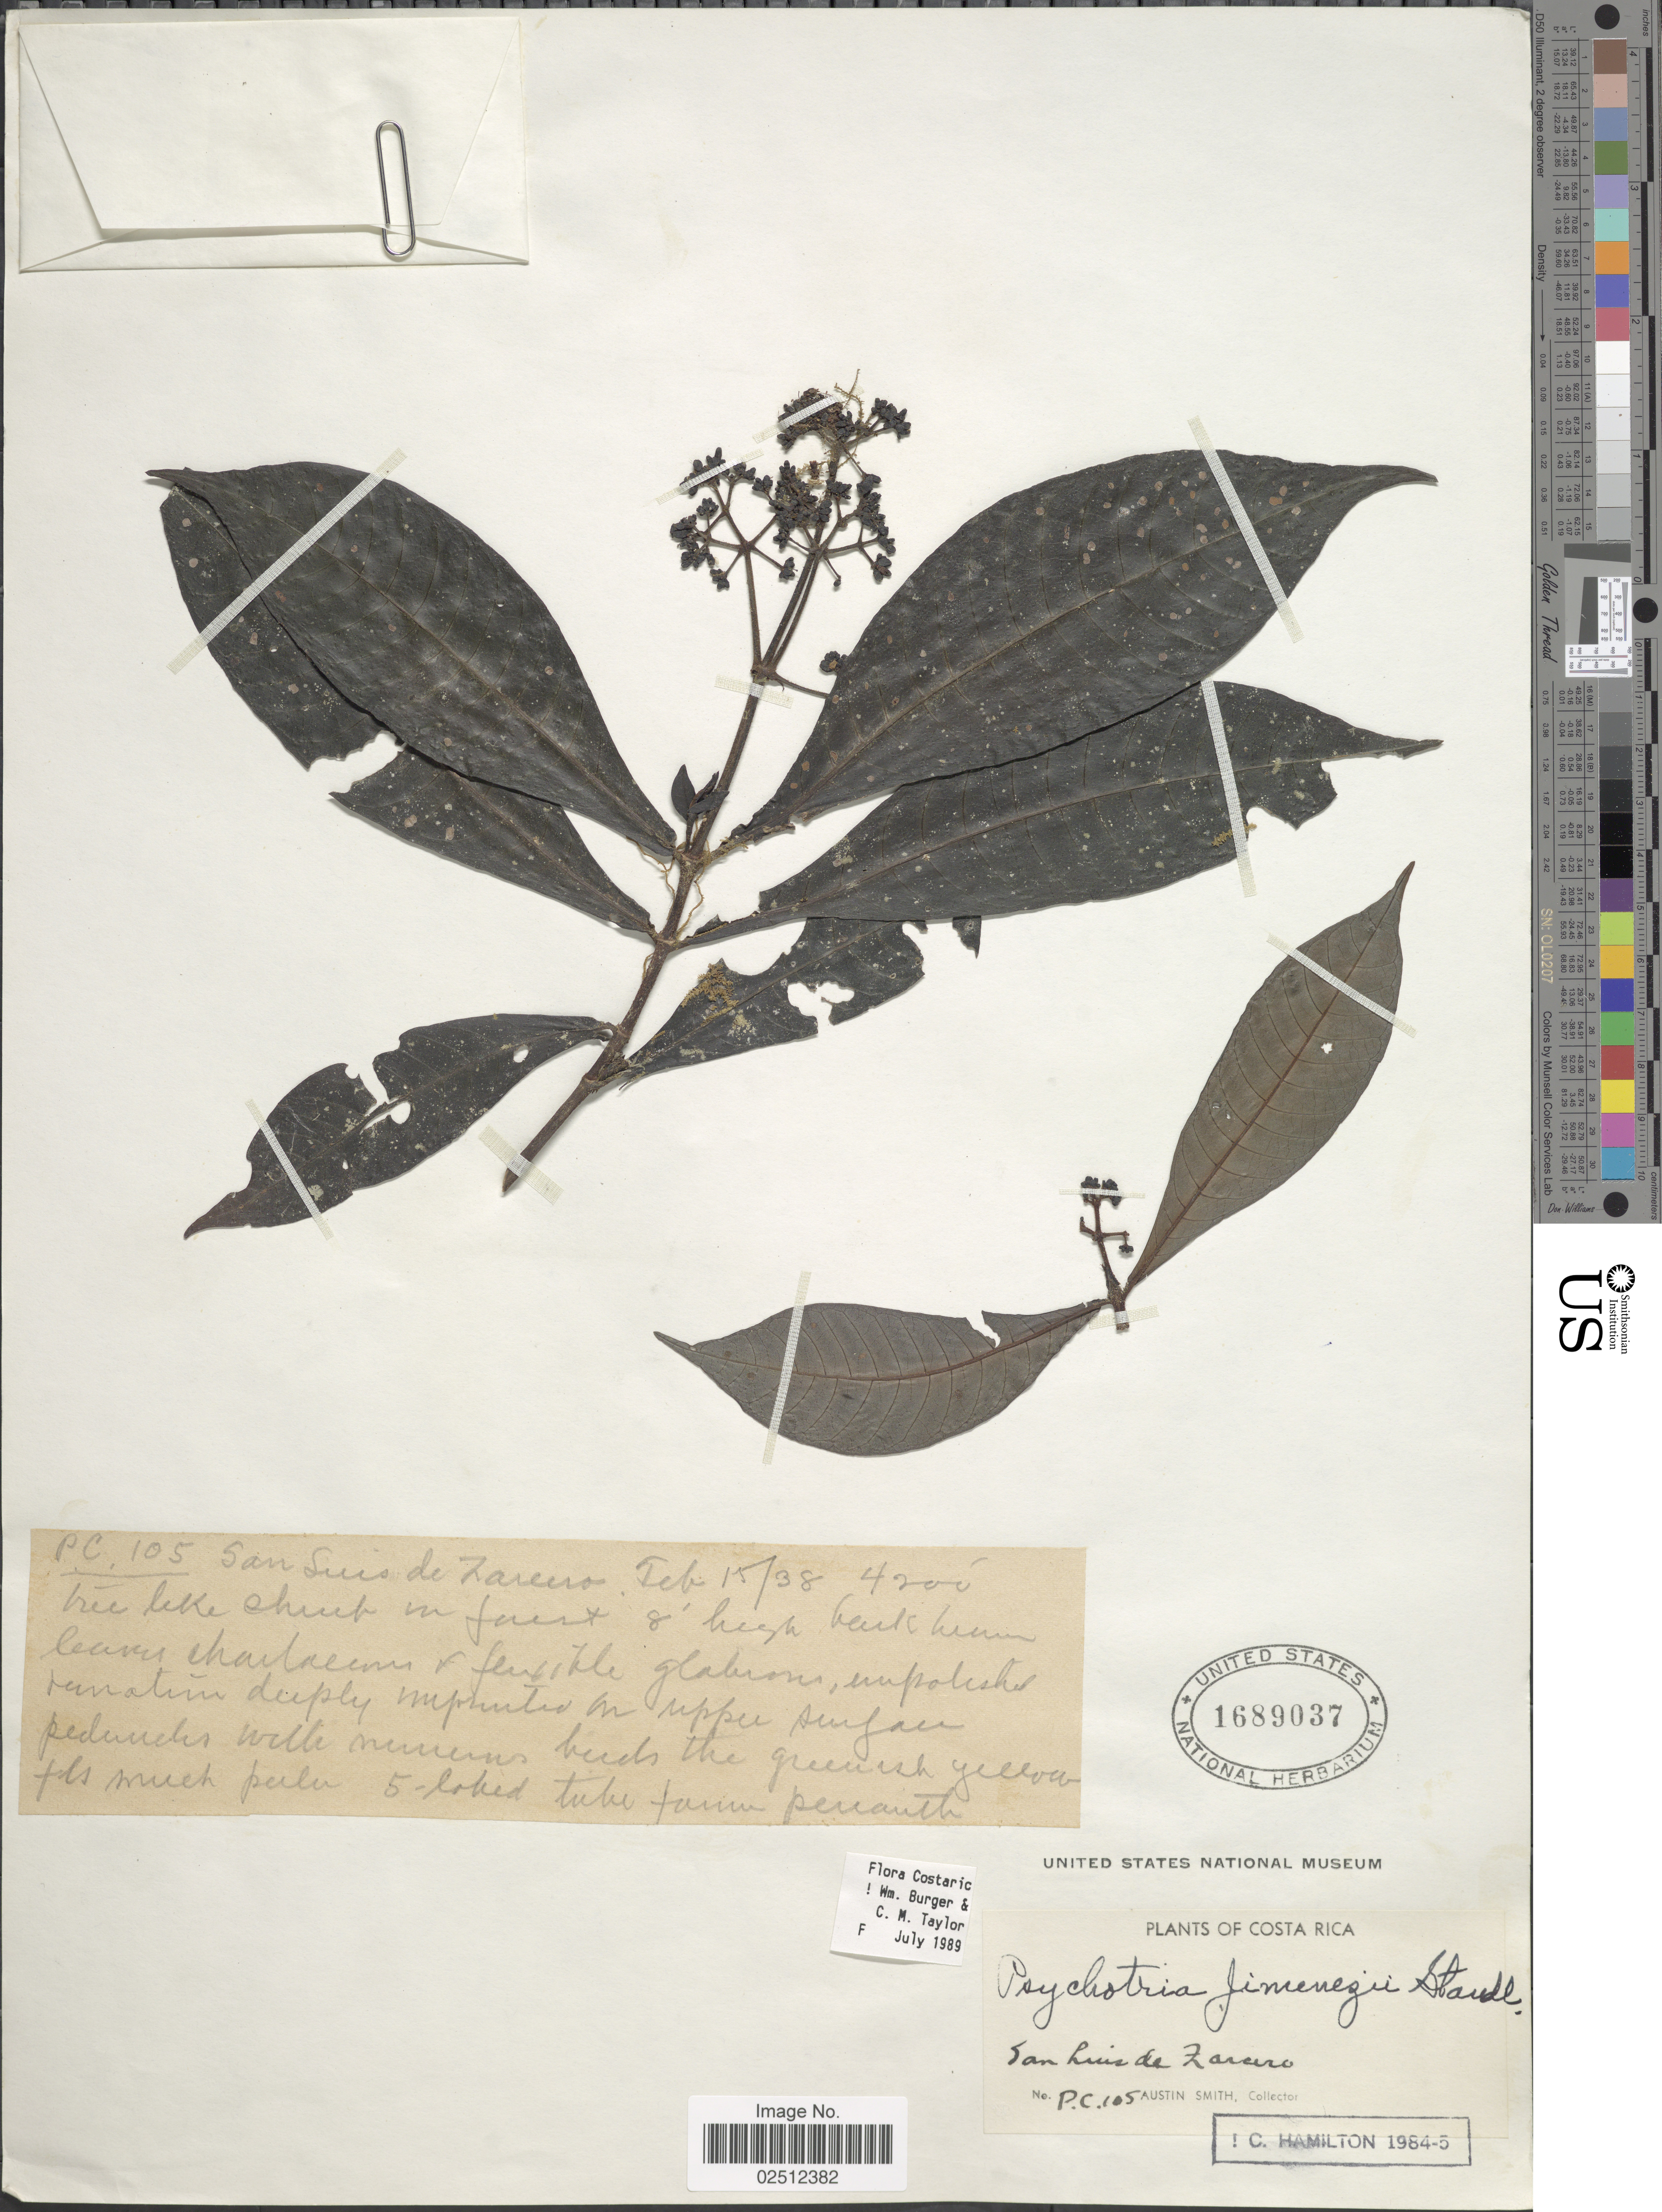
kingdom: Plantae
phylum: Tracheophyta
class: Magnoliopsida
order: Gentianales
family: Rubiaceae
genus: Psychotria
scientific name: Psychotria jimenezii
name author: Standl.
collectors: Aust P. Smith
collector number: P.C.105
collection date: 1938-02-15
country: Costa Rica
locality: San Luis de Zarcero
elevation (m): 1280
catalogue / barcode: US 1689037